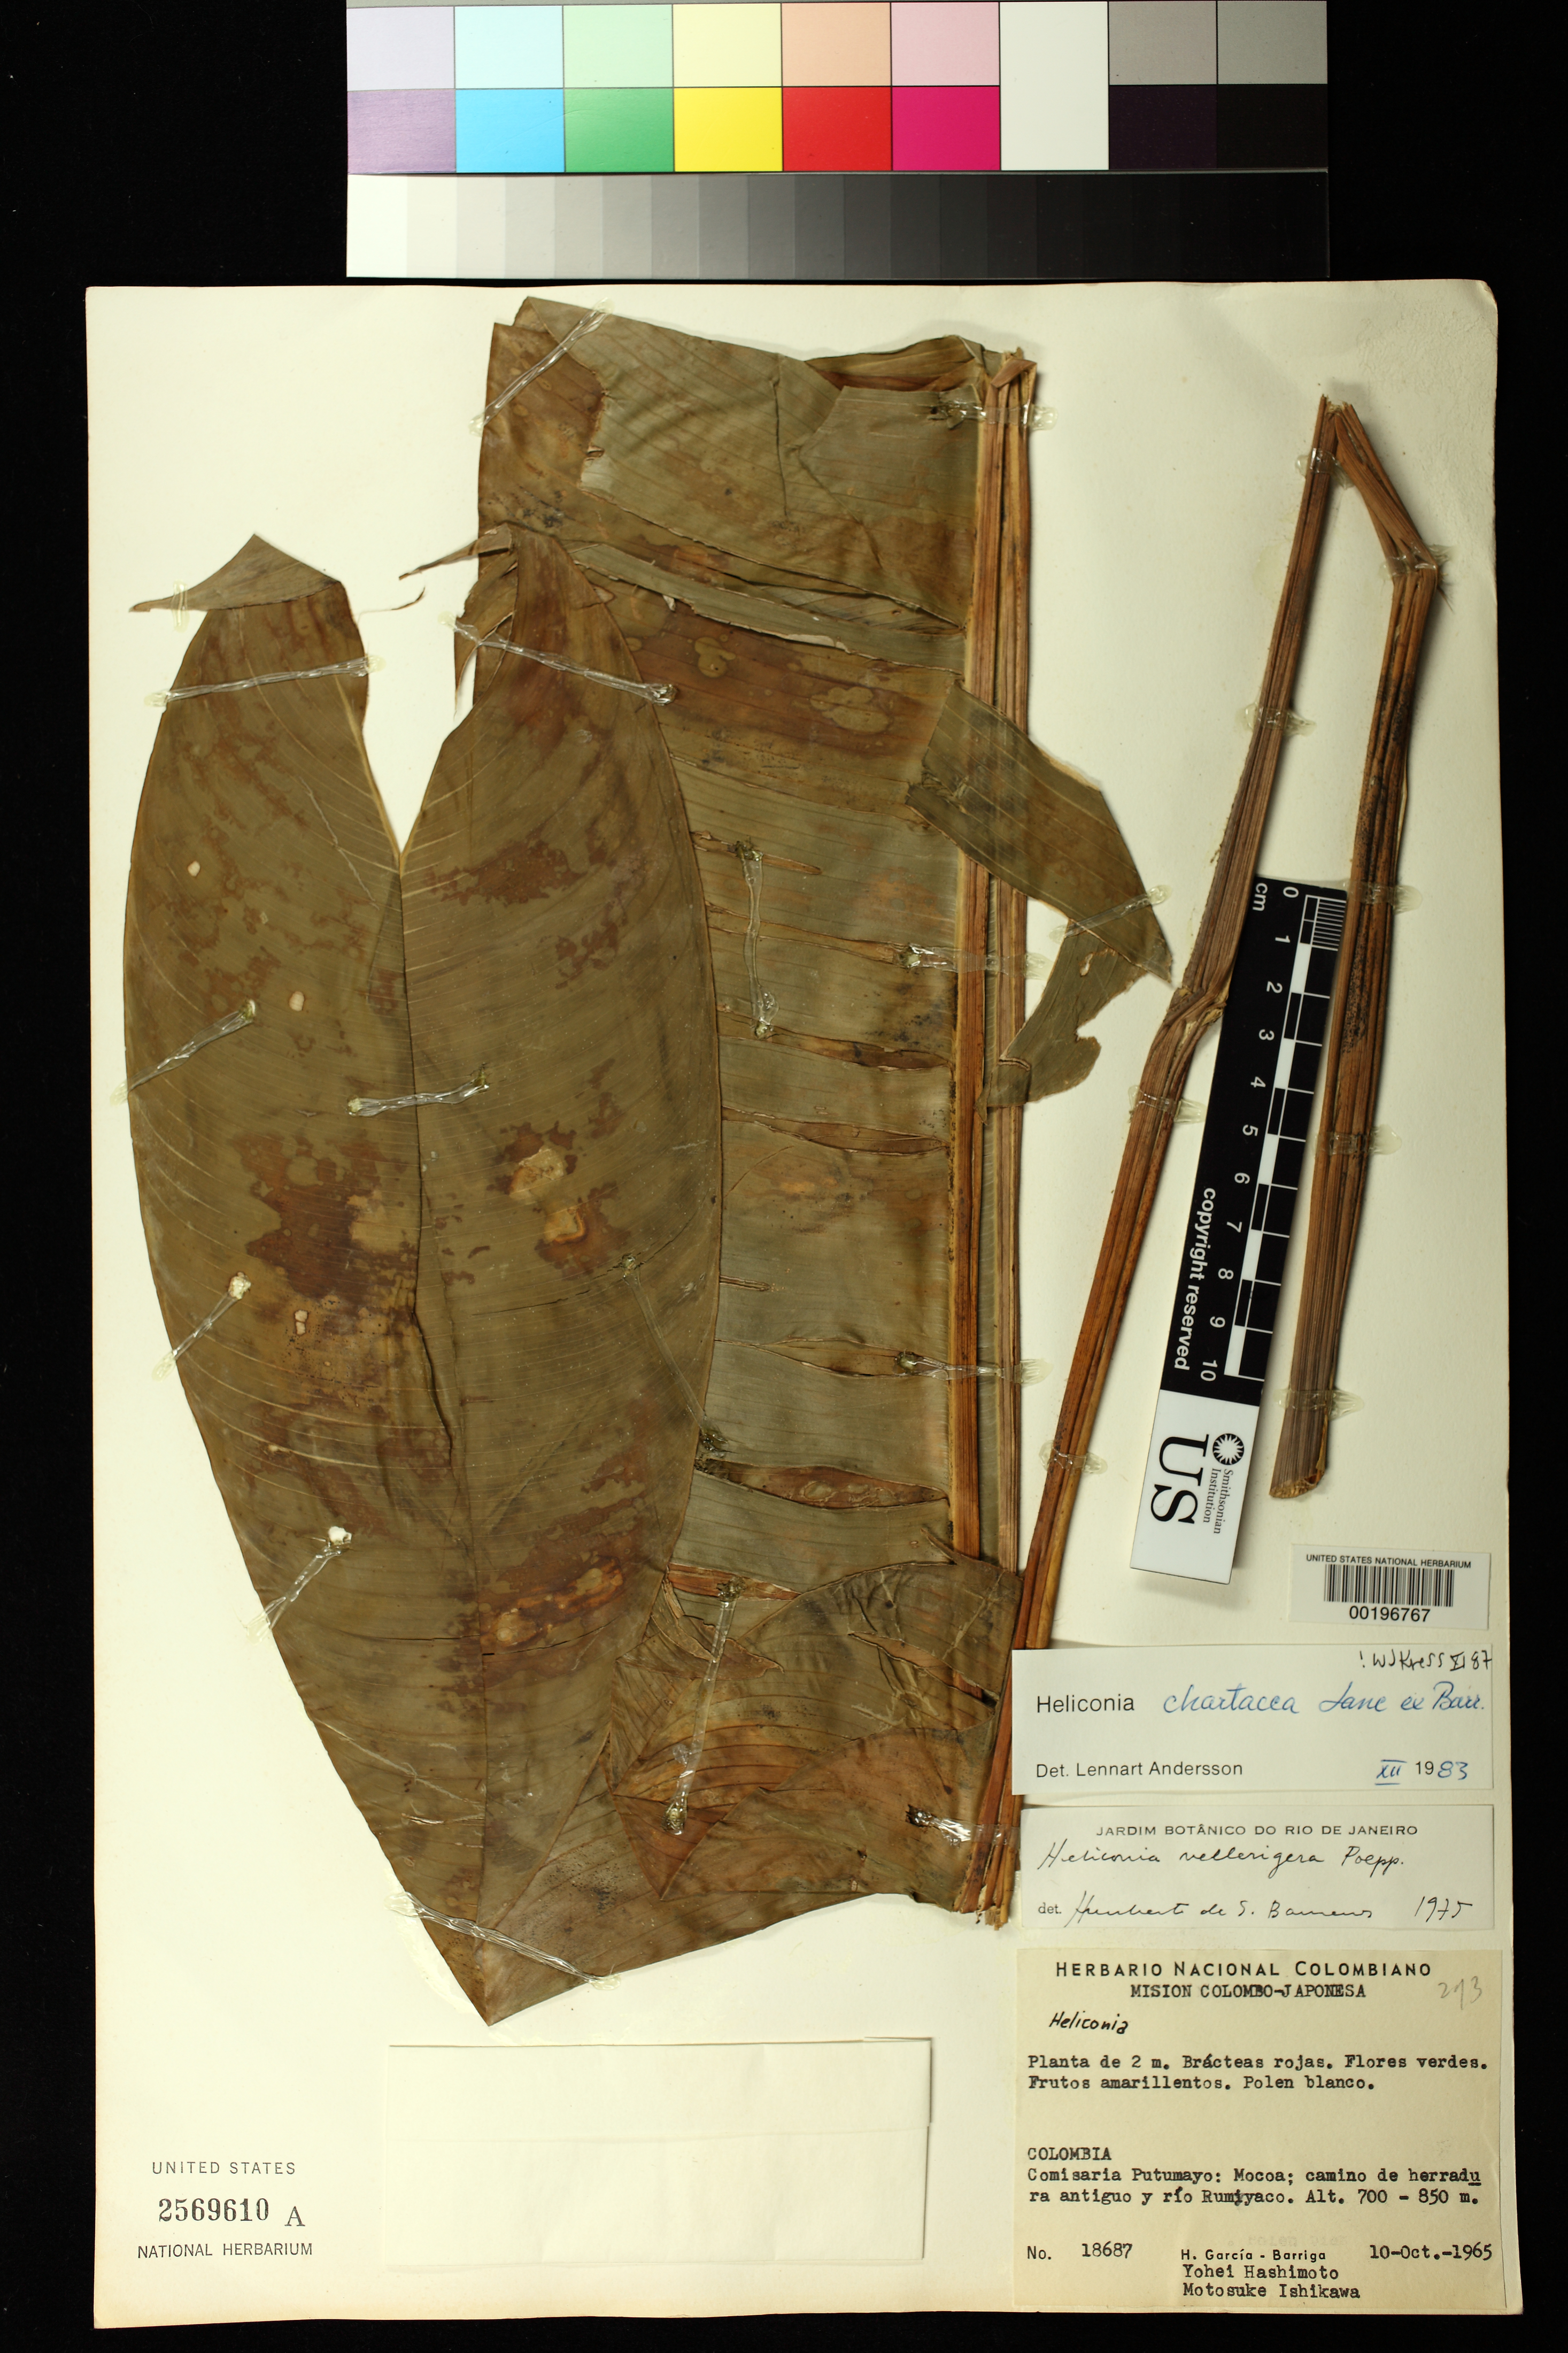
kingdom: Plantae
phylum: Tracheophyta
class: Liliopsida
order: Zingiberales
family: Heliconiaceae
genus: Heliconia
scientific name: Heliconia chartacea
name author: Lane ex Barreiros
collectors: H. García Barriga, Y. Hashimoto & M. Ishikawa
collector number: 18687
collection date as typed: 10 Oct 1965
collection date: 1965-10-10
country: Colombia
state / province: Putumayo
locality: Mocoa; road from Herradura Antigua and Rio Rumiyaco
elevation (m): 700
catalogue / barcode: US 2569610A